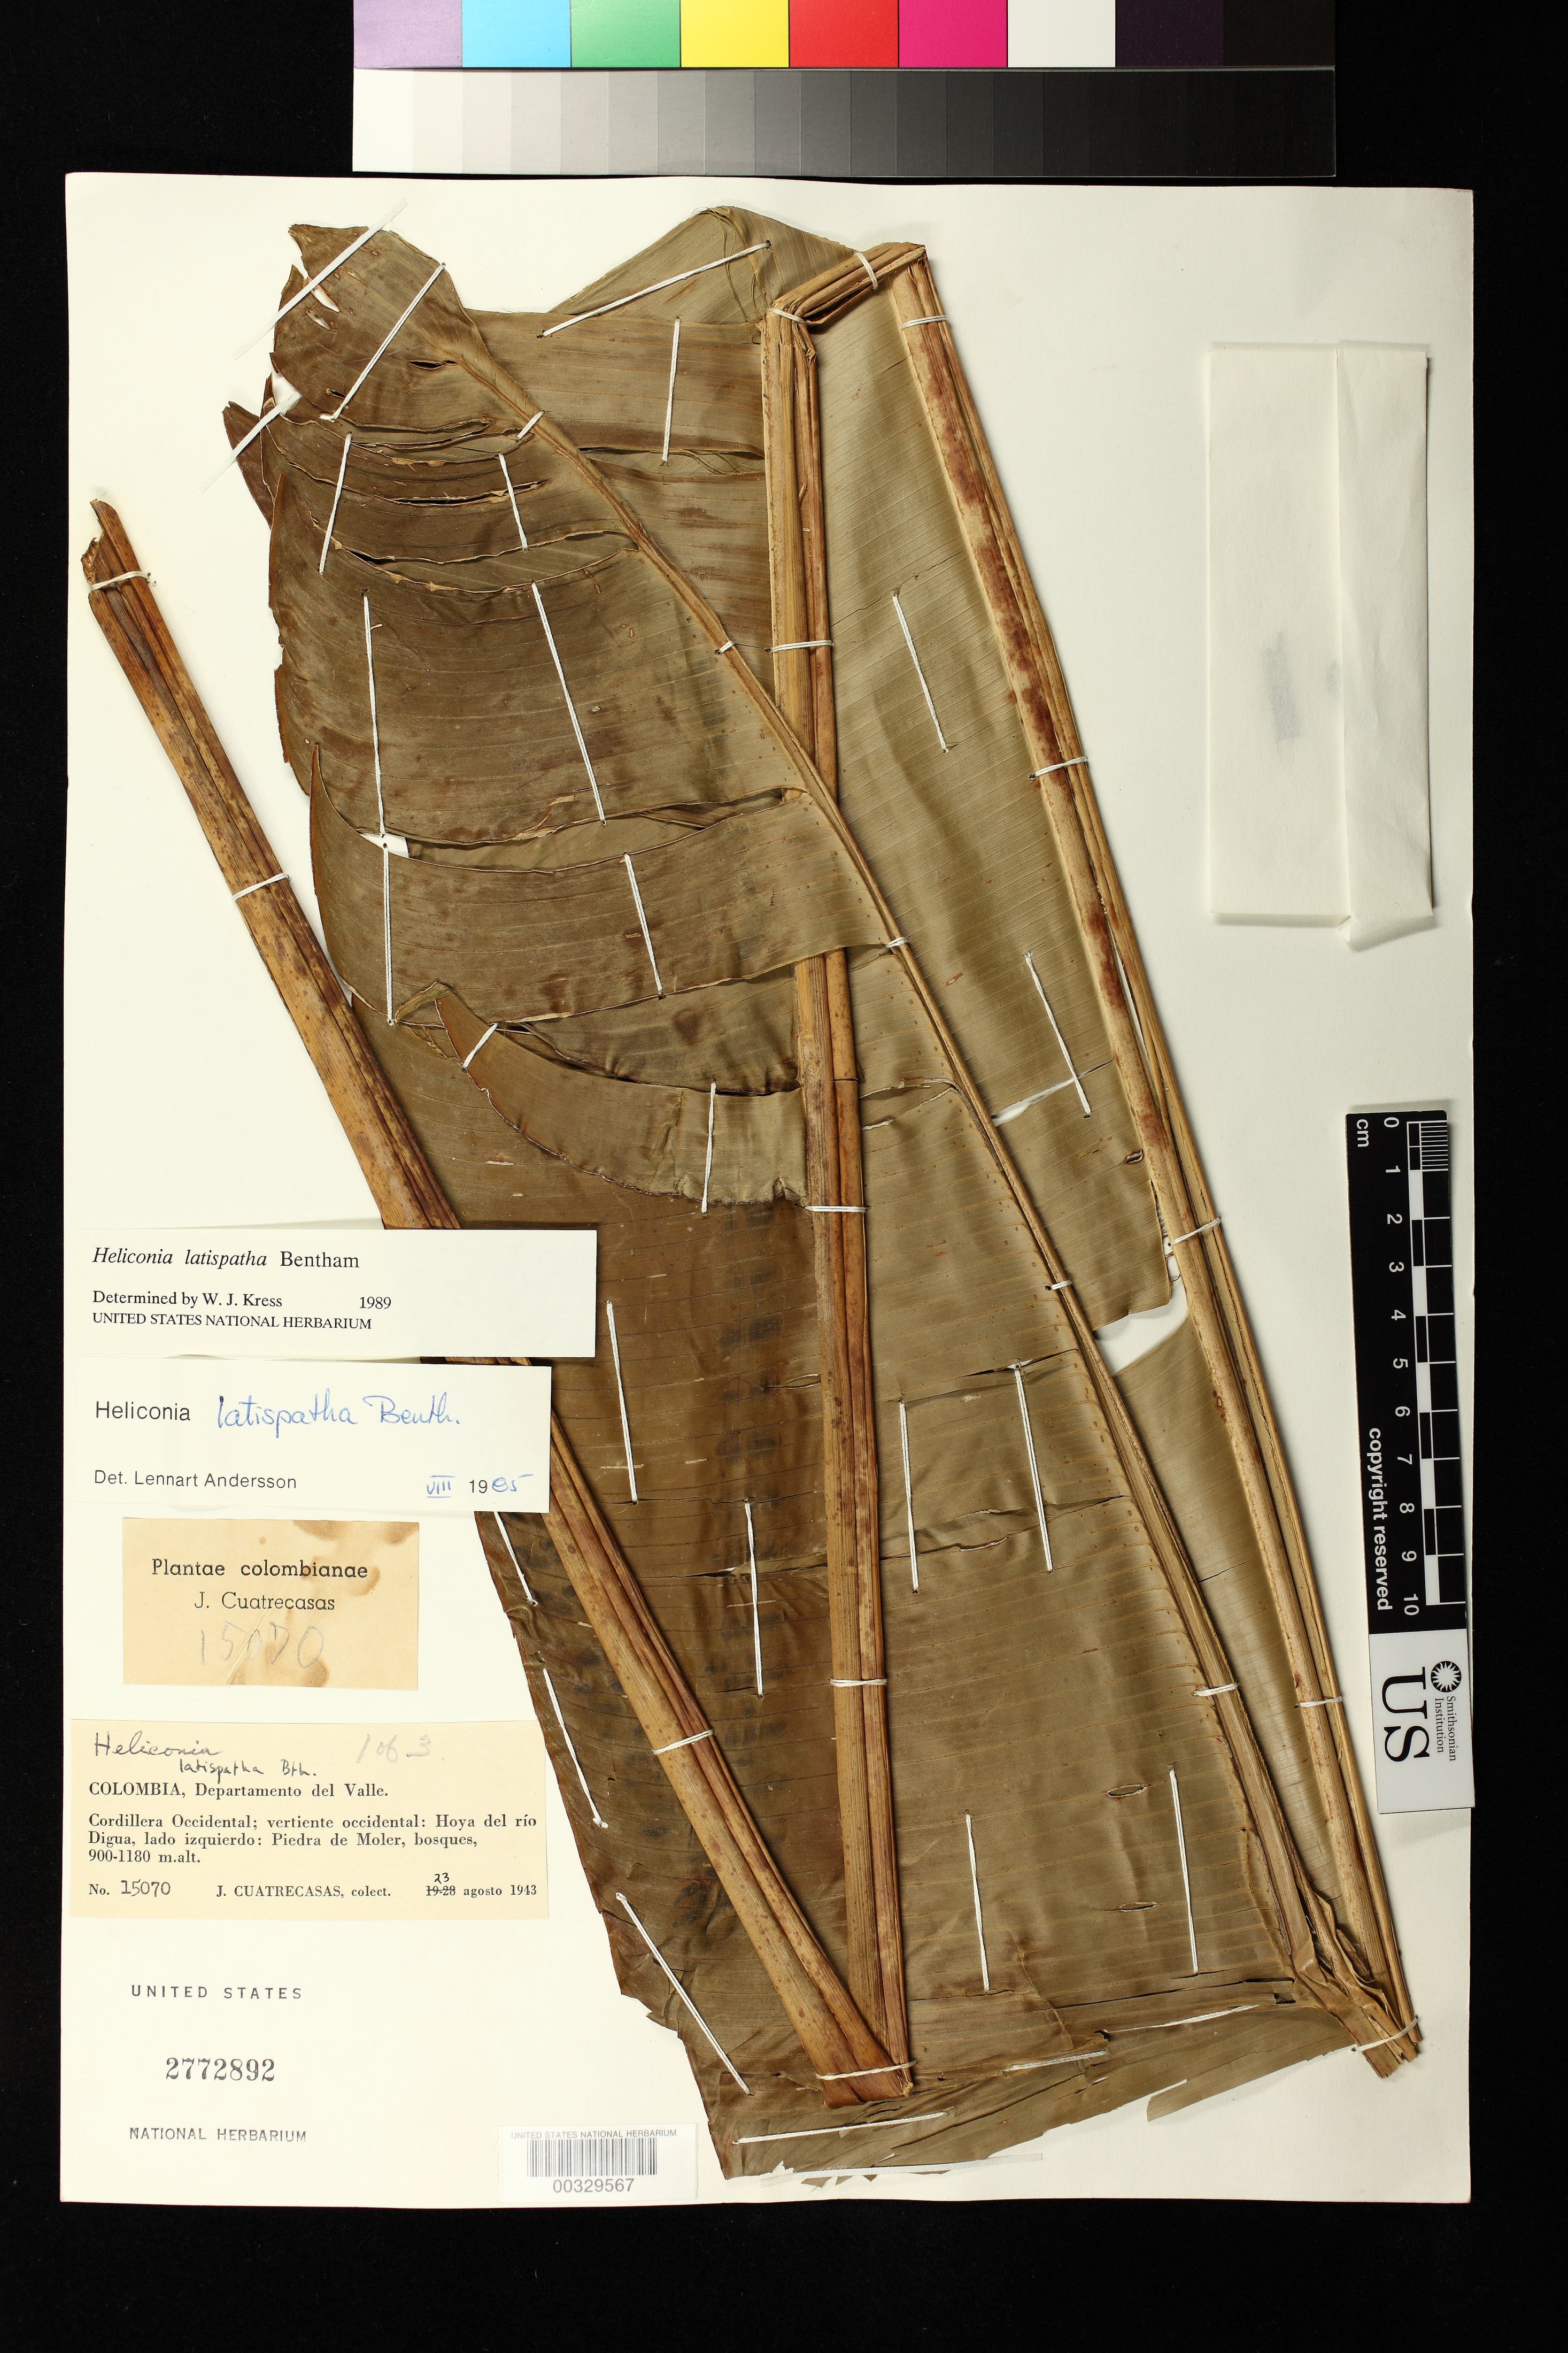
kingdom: Plantae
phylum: Tracheophyta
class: Liliopsida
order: Zingiberales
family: Heliconiaceae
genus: Heliconia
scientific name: Heliconia latispatha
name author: Benth.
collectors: J. Cuatrecasas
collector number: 15070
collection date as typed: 23 Aug 1943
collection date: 1943-08-23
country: Colombia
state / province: Valle del Cauca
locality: Cordillera Occidental, western slope, Valley of Rio Digua, left bank, Piedra de Moler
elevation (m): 900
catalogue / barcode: US 2772892